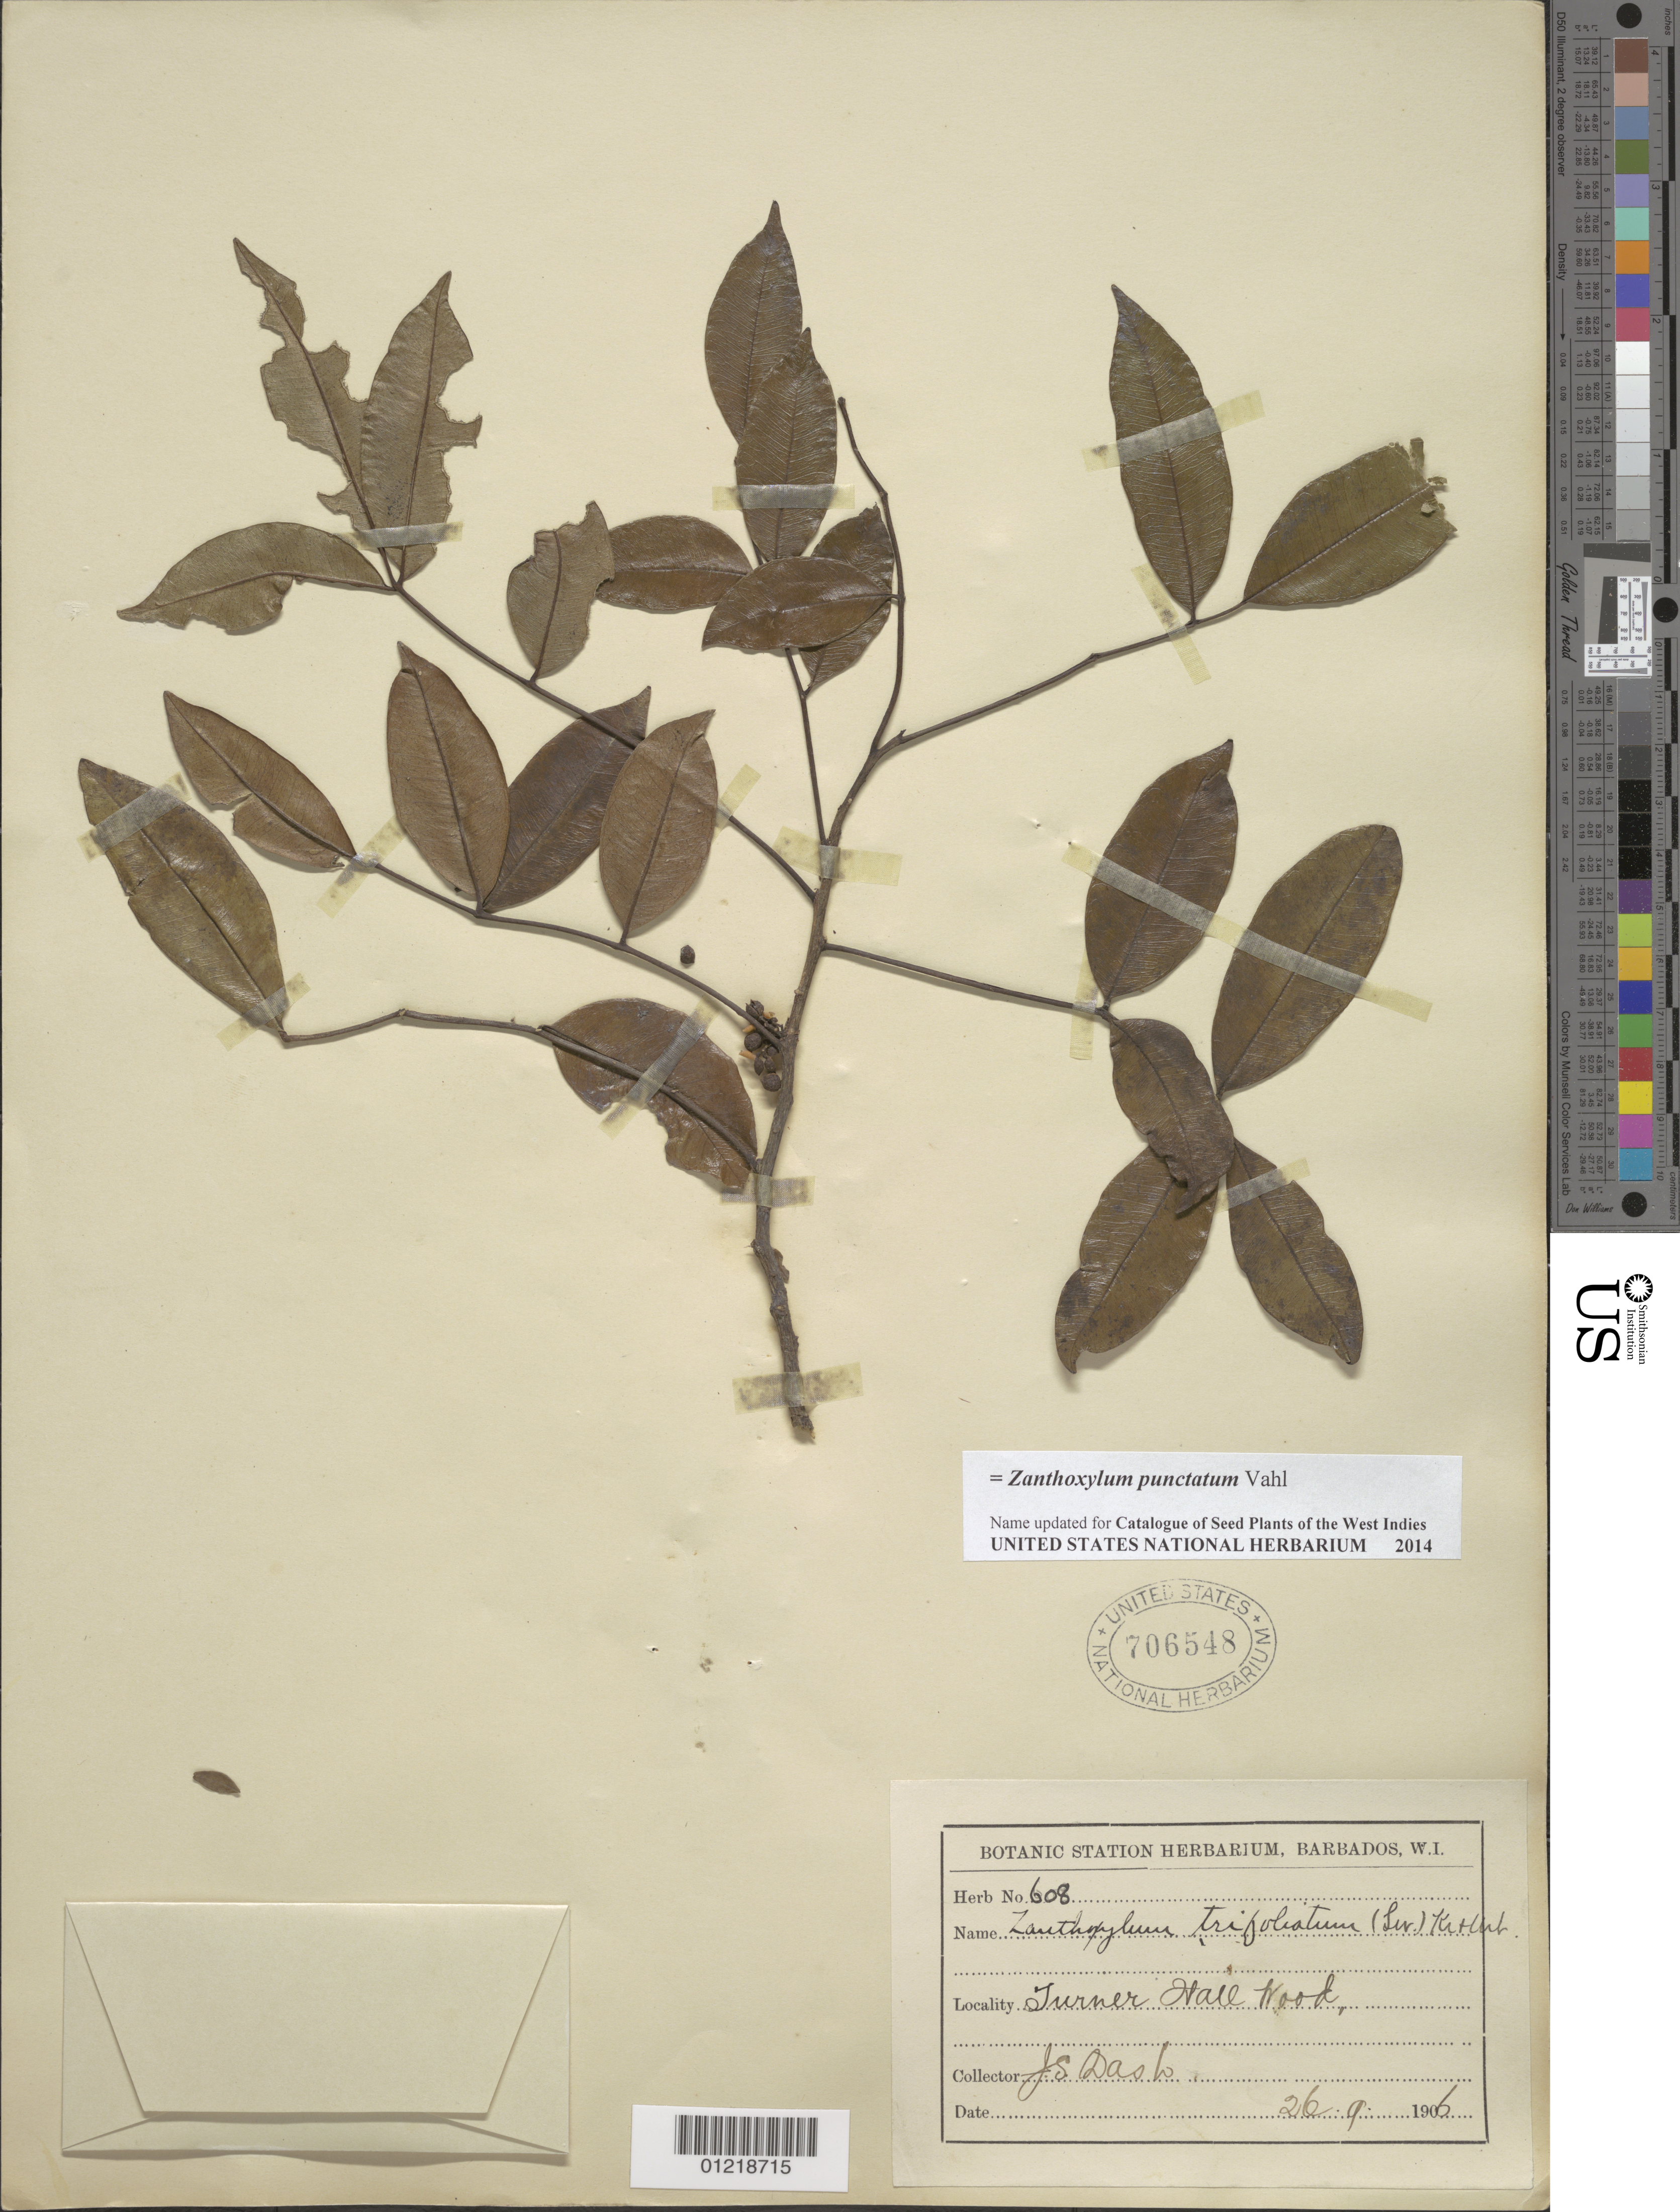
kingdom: Plantae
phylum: Tracheophyta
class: Magnoliopsida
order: Sapindales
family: Rutaceae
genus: Zanthoxylum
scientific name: Zanthoxylum punctatum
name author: Vahl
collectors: J. Dash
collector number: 608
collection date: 1906-09-26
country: Barbados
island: Windward Is.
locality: Turner Hall Wood.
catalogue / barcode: US 706548